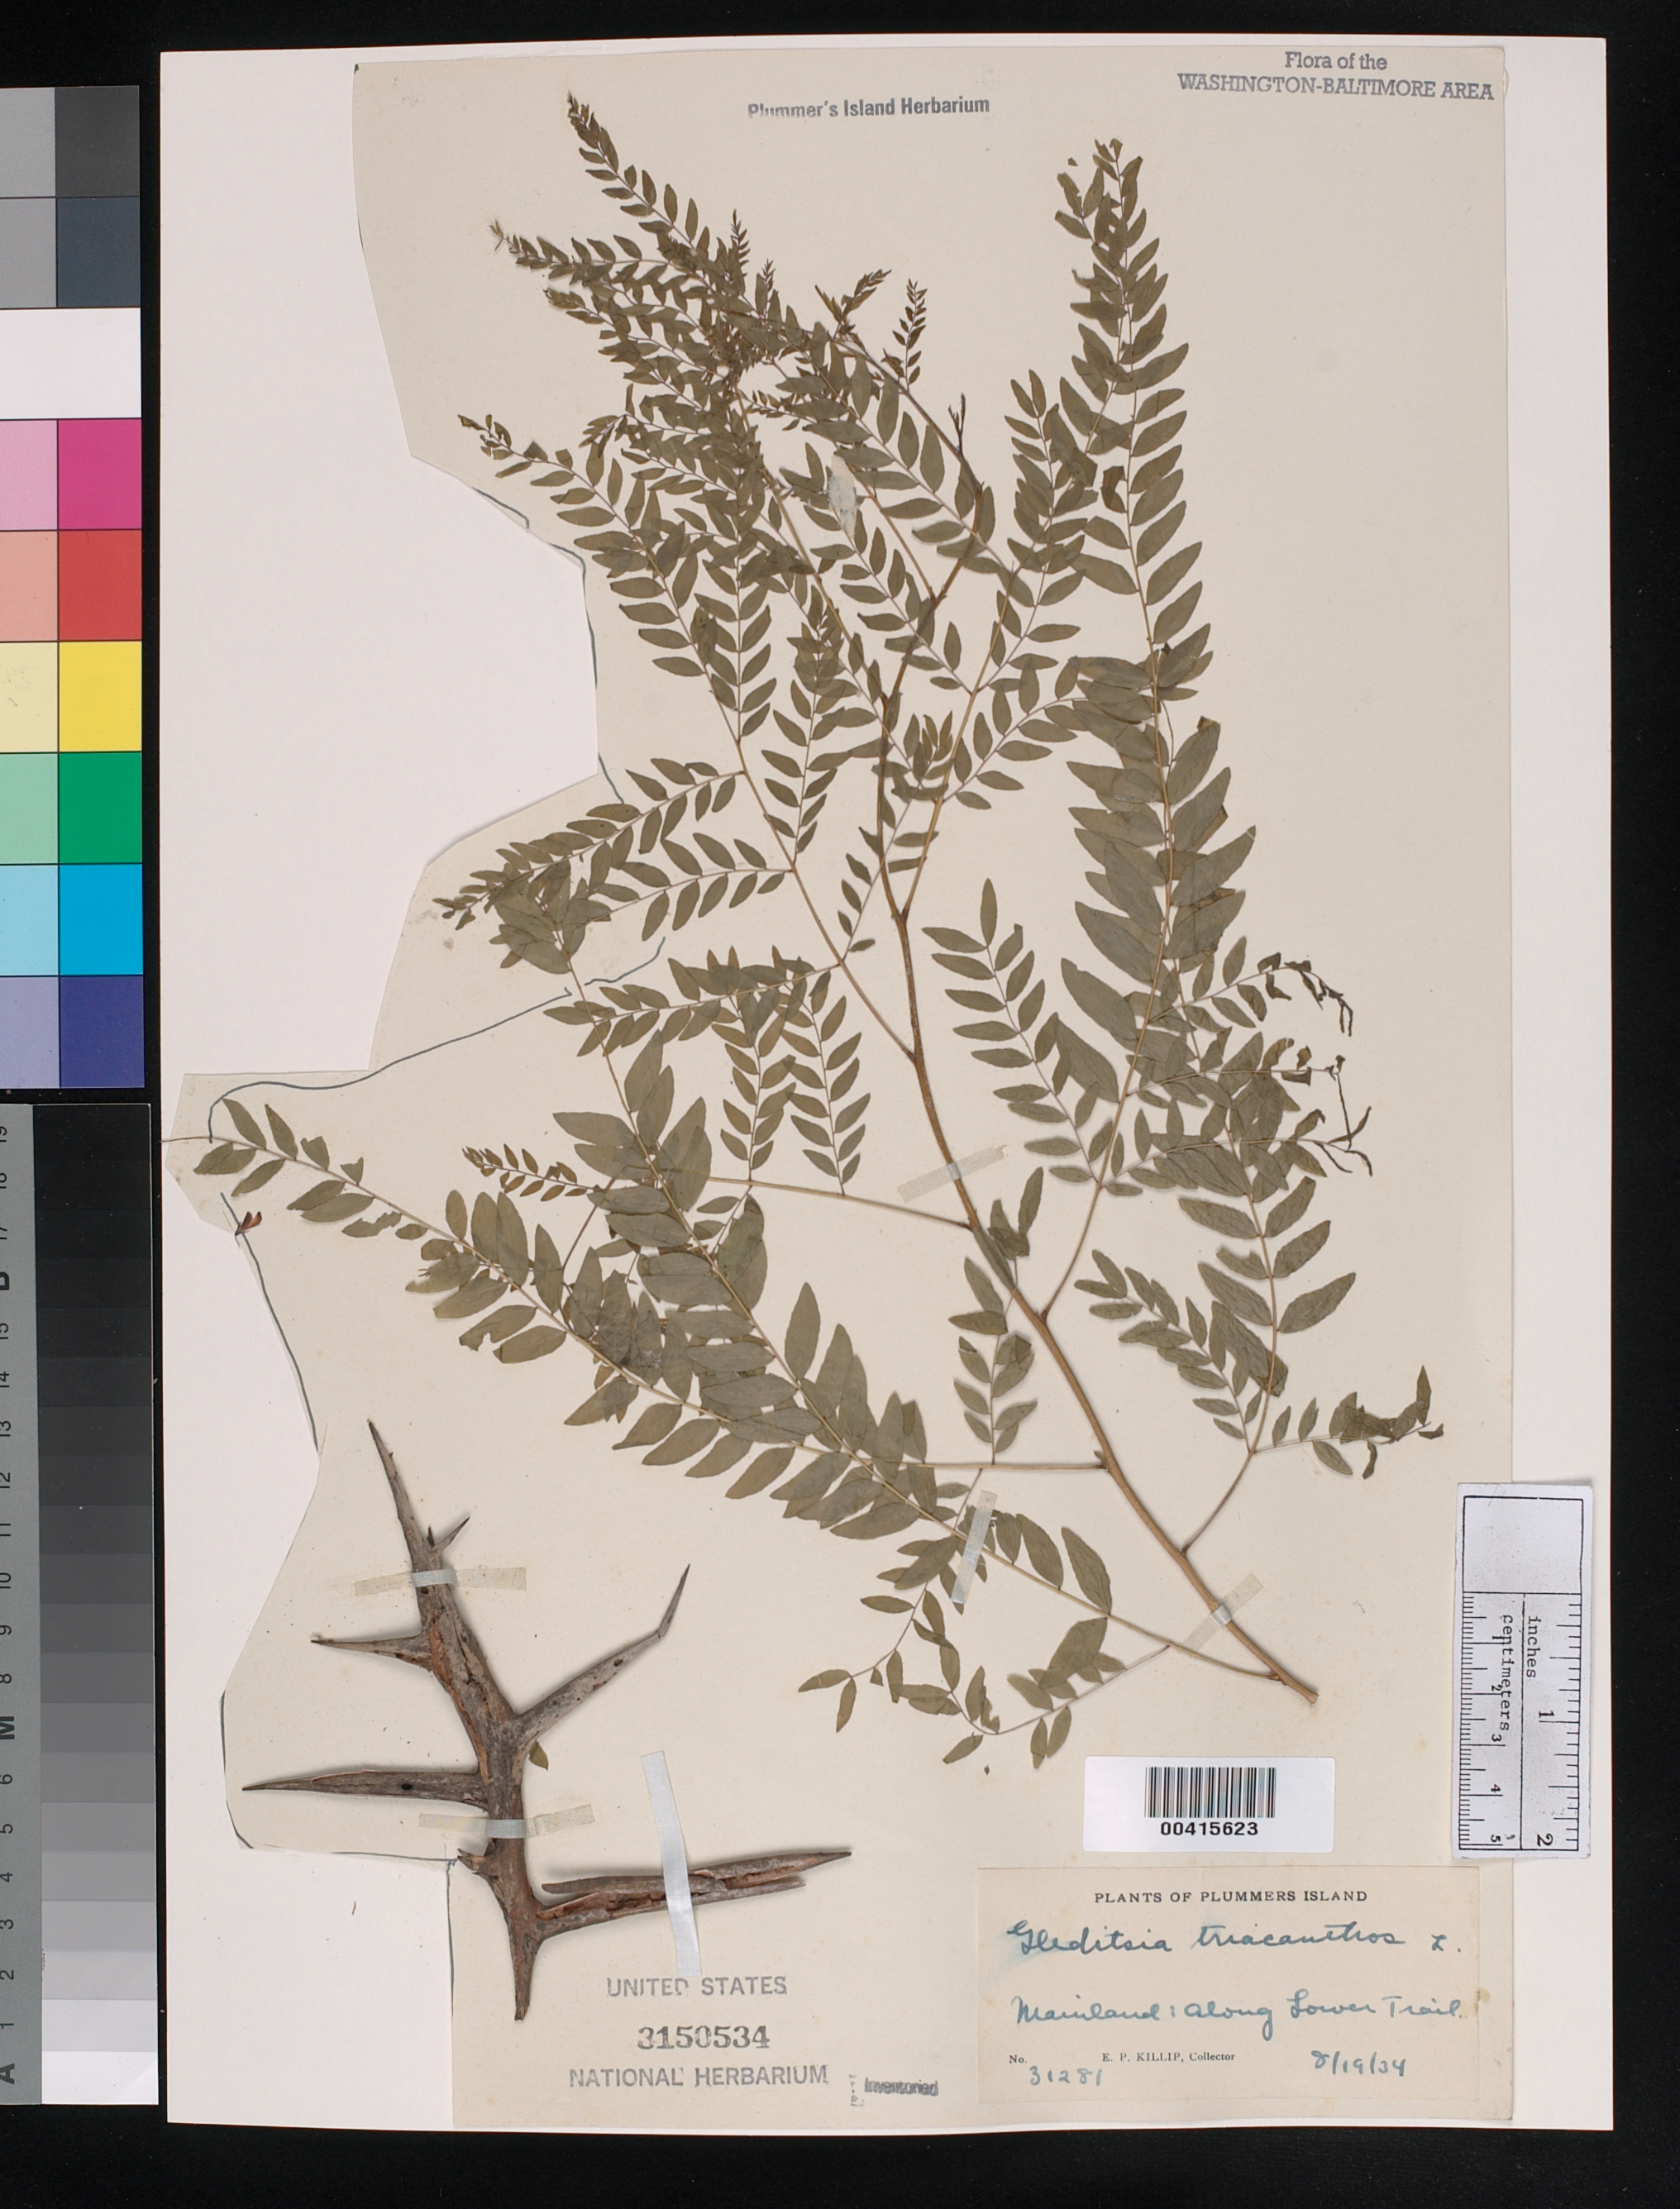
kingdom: Plantae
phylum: Tracheophyta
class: Magnoliopsida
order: Fabales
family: Fabaceae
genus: Gleditsia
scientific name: Gleditsia triacanthos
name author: L.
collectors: E. P. Killip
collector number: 31281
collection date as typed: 19 Aug 1934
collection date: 1934-08-19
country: United States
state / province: Maryland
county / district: Montgomery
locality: Plummer's Island; mainland, along lower trail C. & O. Canal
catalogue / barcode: US 3150534